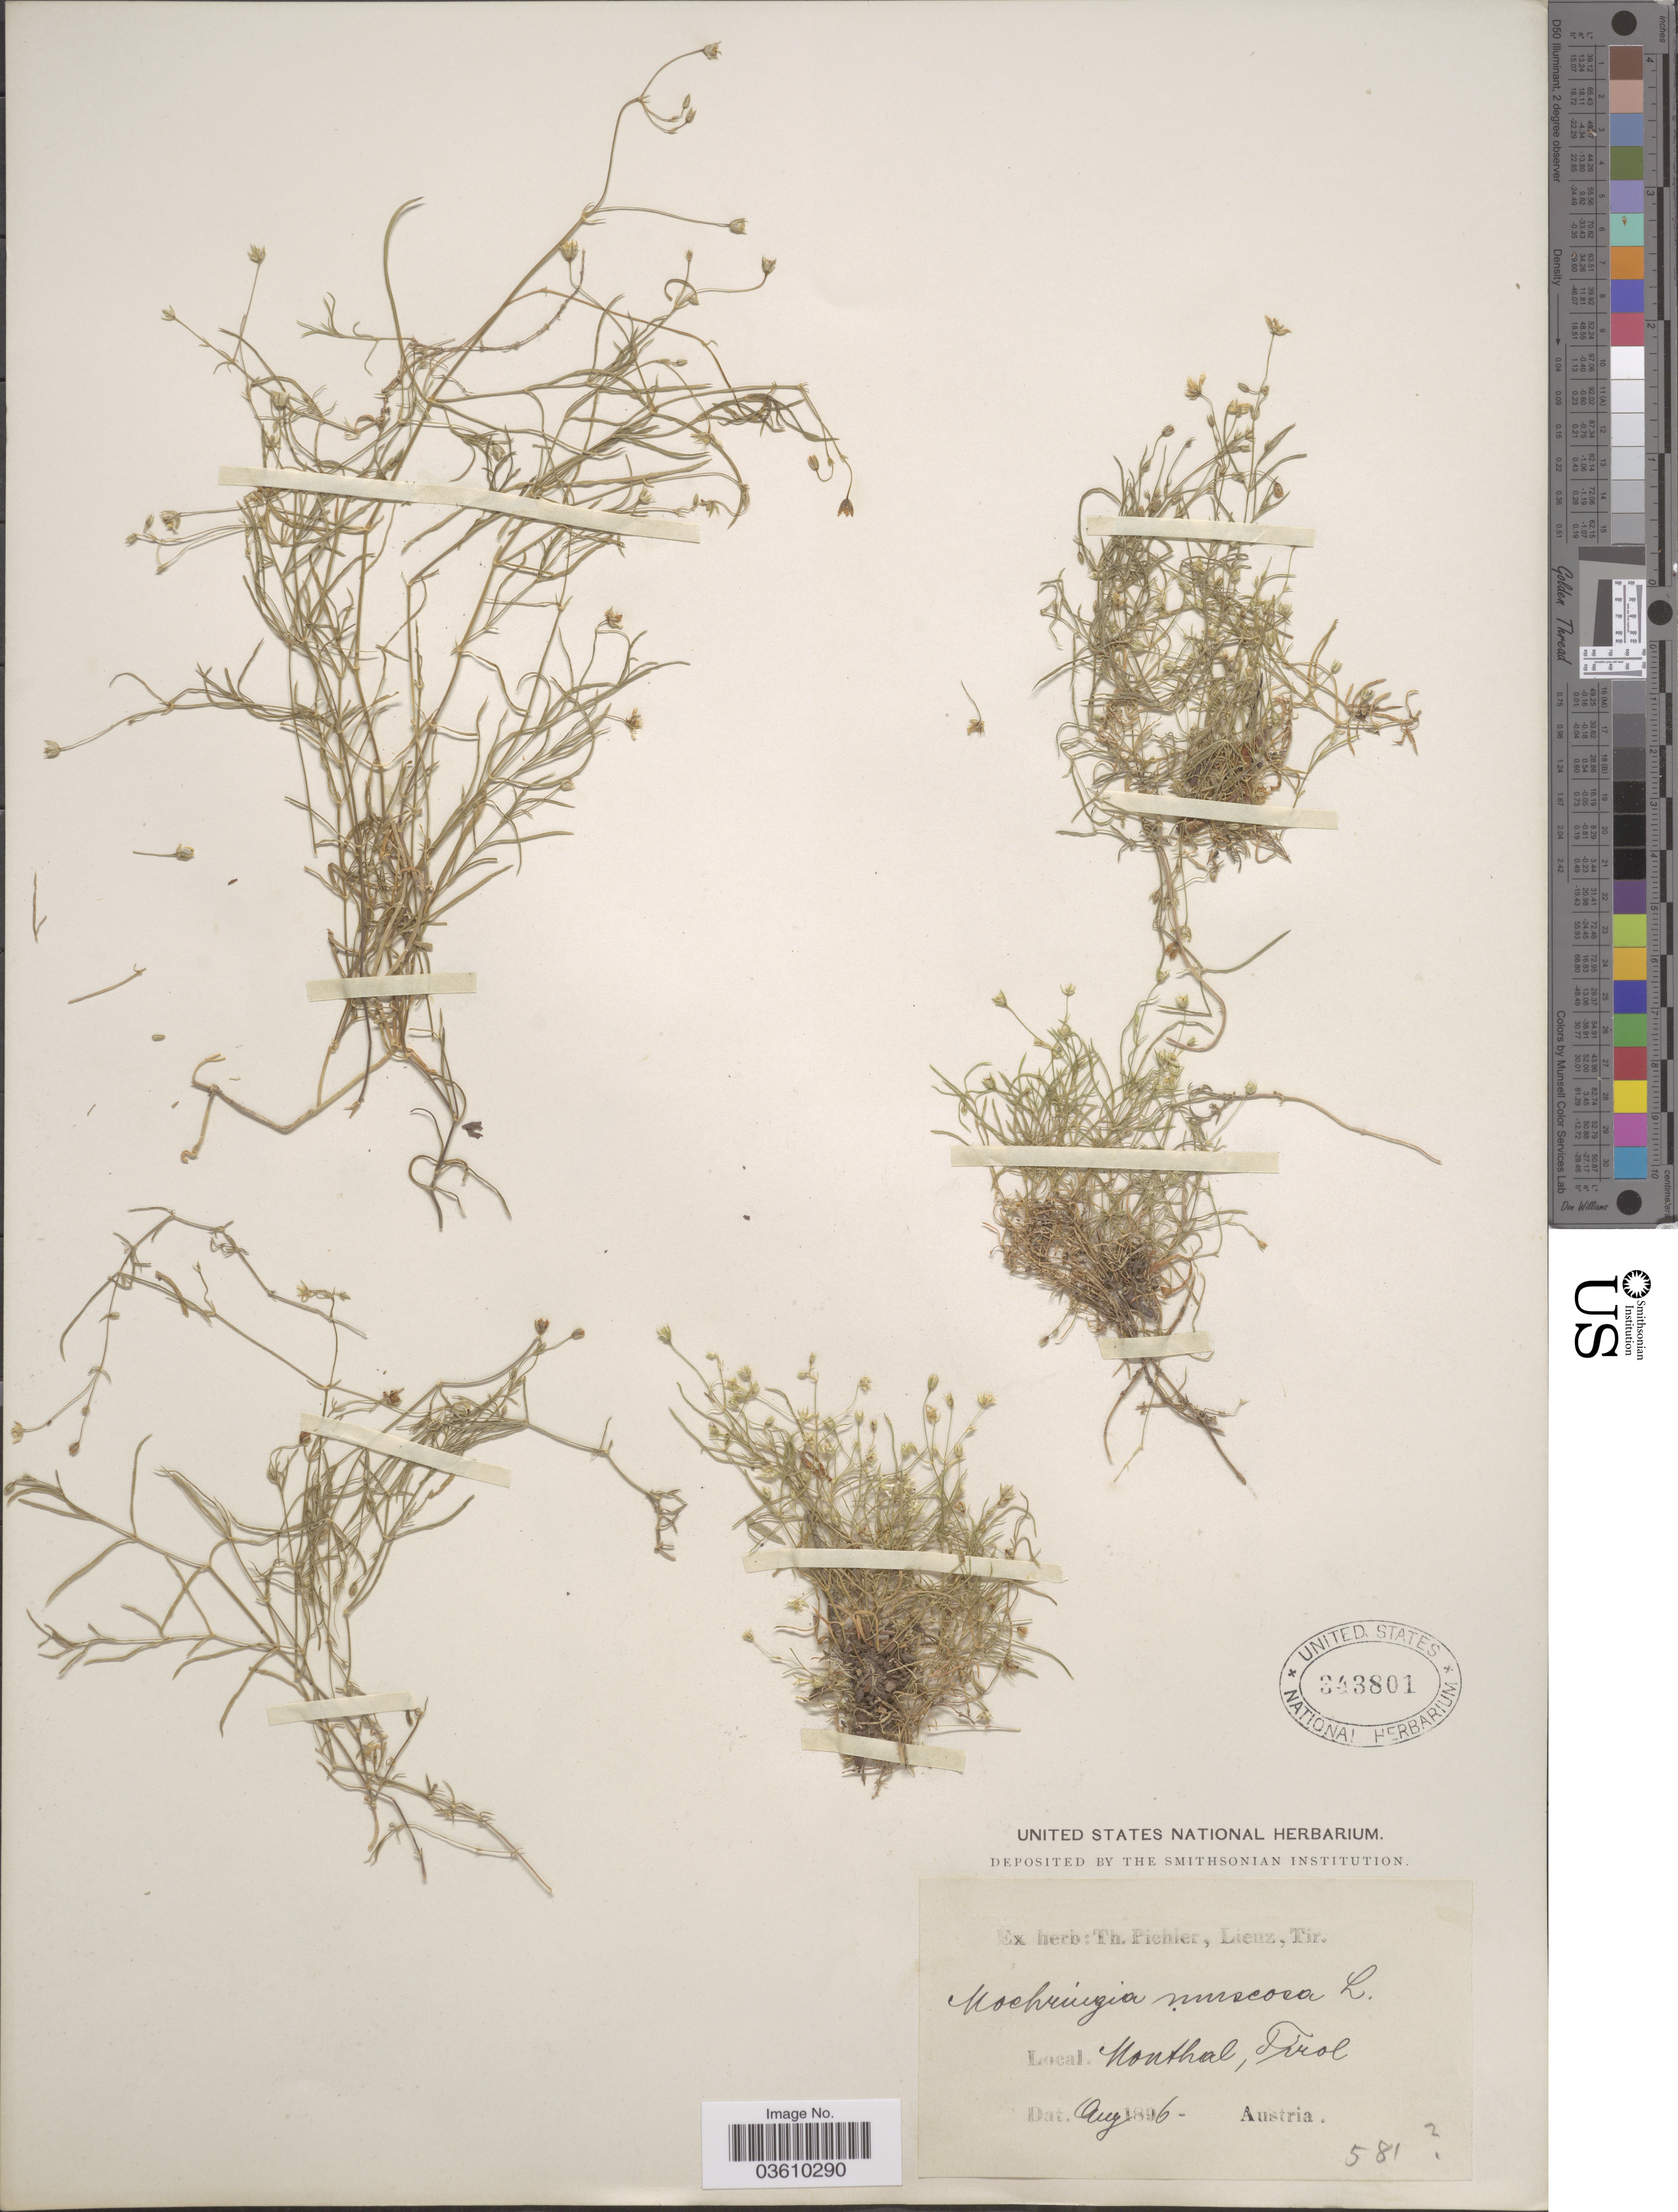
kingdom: Plantae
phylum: Tracheophyta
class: Magnoliopsida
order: Caryophyllales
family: Caryophyllaceae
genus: Stellaria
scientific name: Stellaria muscosa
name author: Jess.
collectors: ex herb. T. Pichler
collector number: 581?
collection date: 1896-08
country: Austria / Italy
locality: Monthal, Tirol.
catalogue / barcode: US 343801